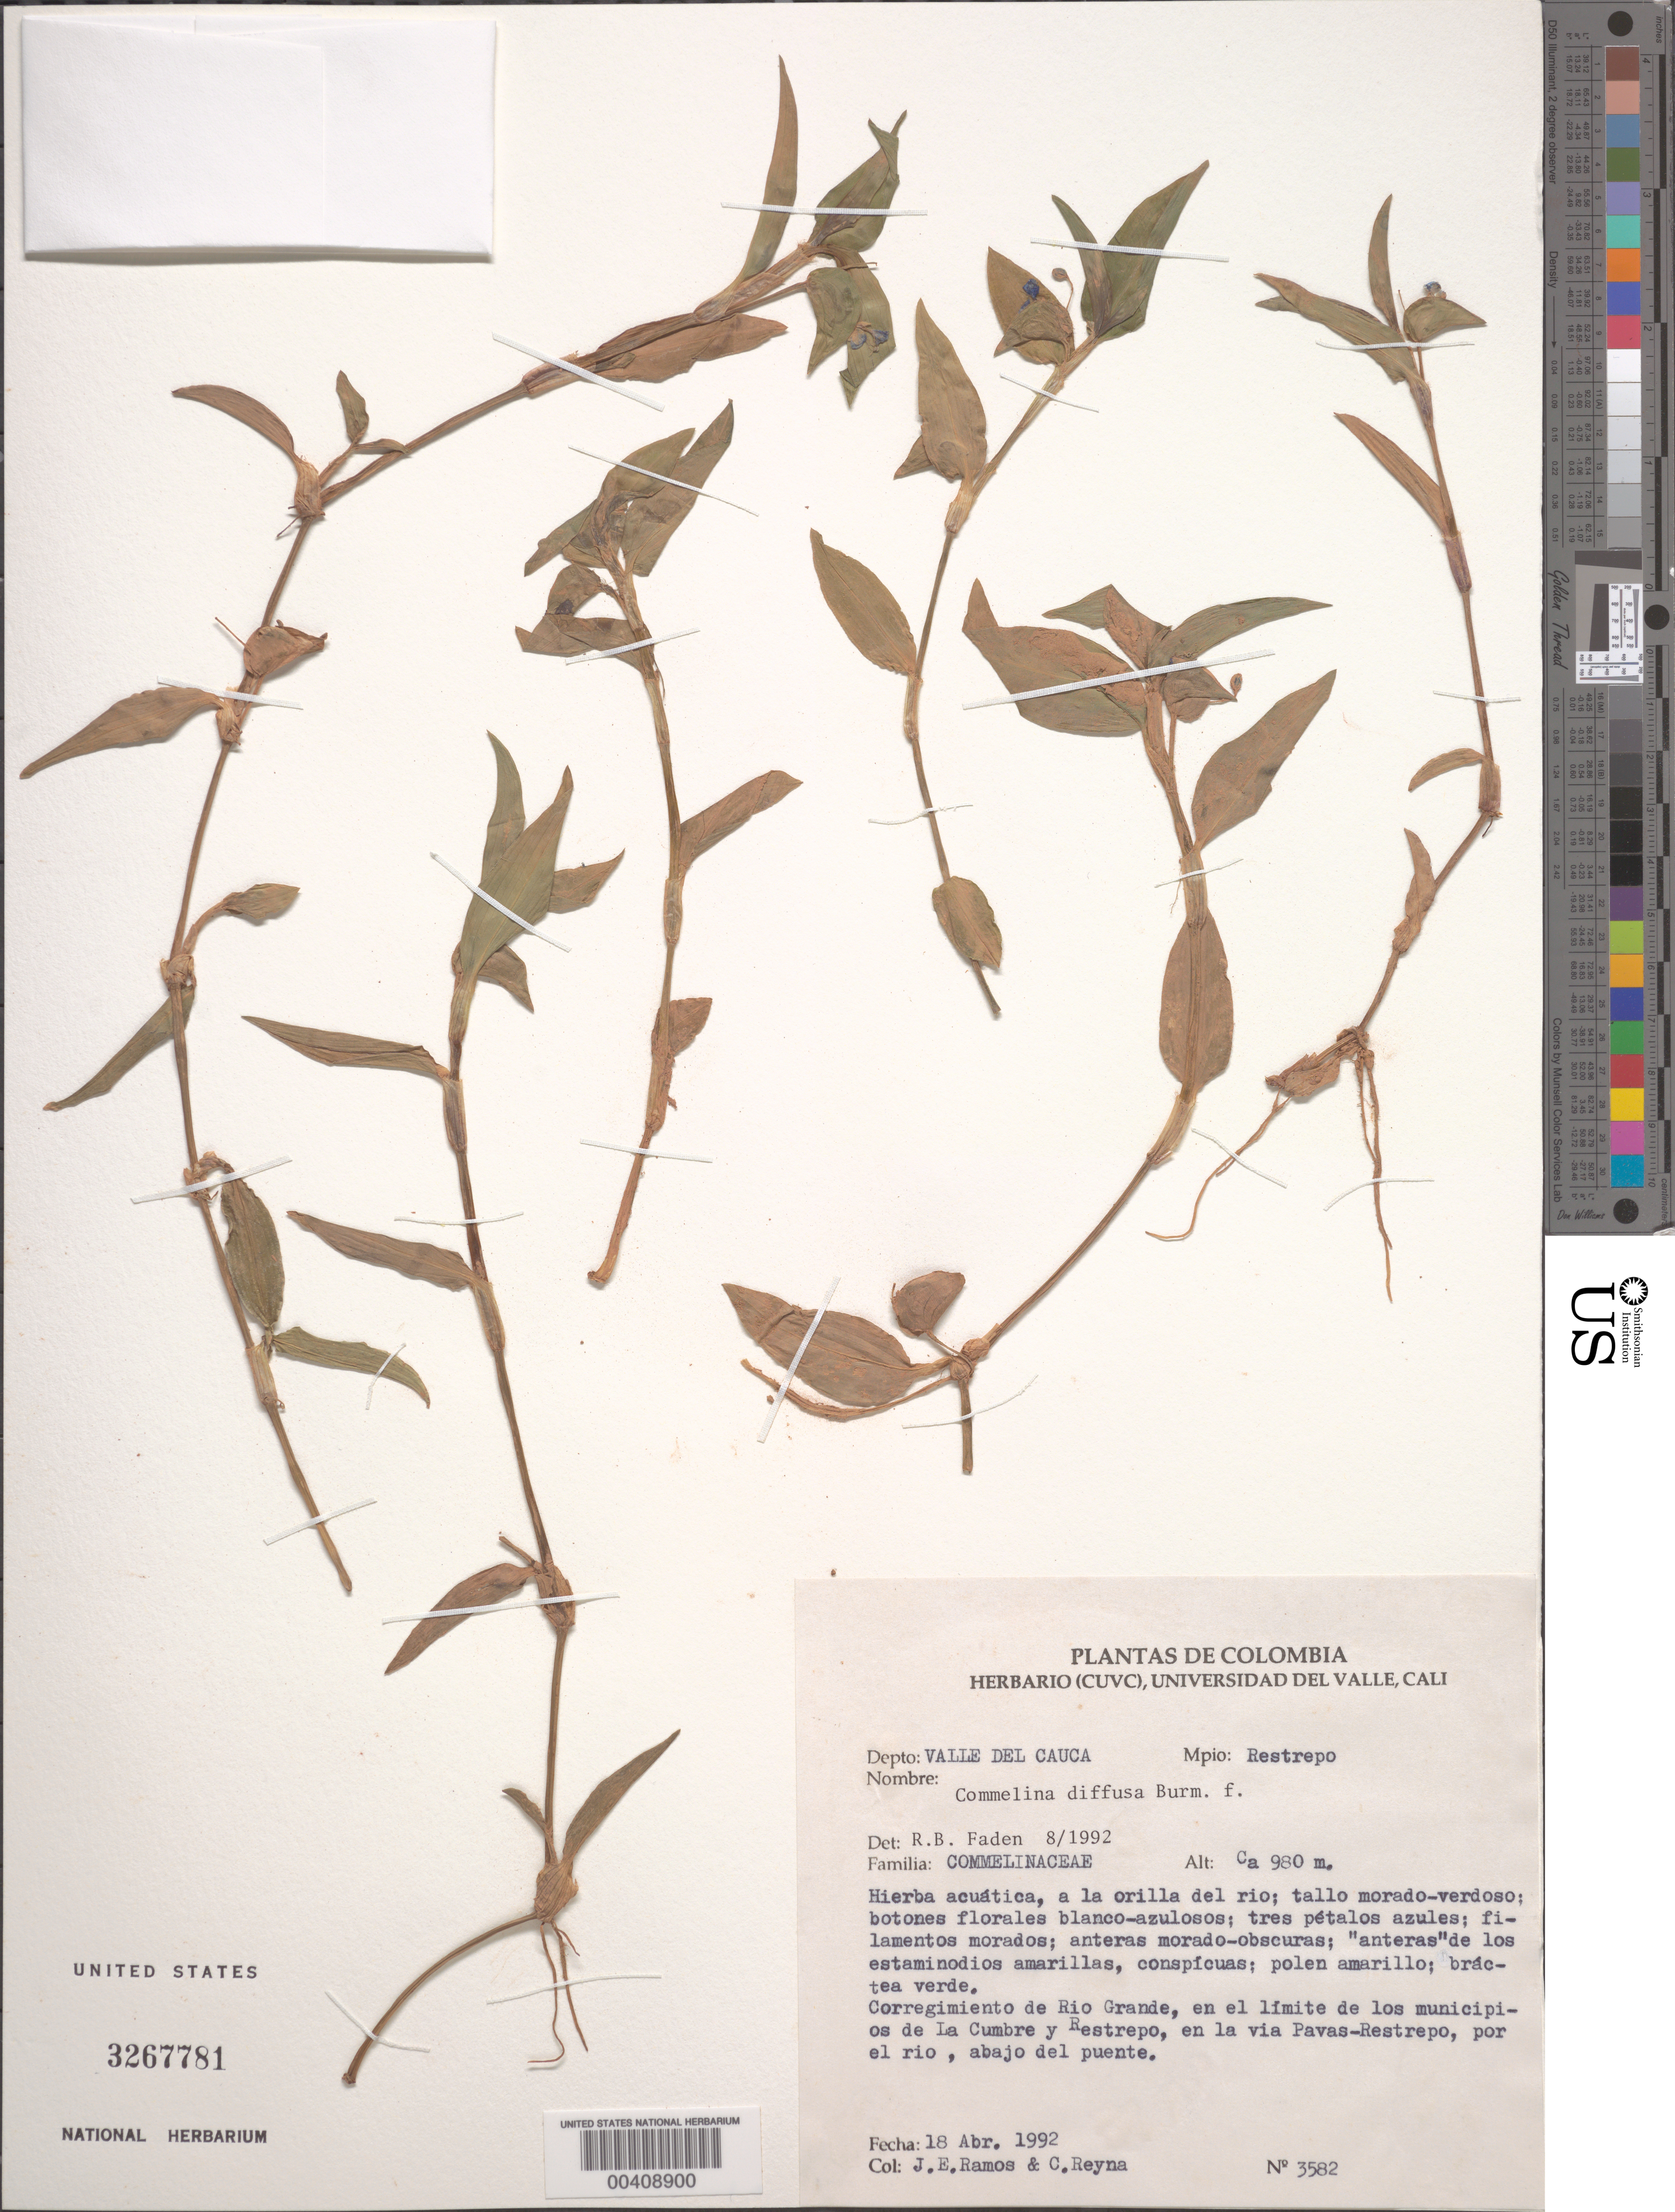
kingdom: Plantae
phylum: Tracheophyta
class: Liliopsida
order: Commelinales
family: Commelinaceae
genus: Commelina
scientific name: Commelina diffusa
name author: Burm. f.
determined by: Faden, Robert B., (US), Smithsonian Institution - National Museum of Natural History (UNITED STATES)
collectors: J. E. Ramos & C. Reyna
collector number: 3582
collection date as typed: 18 Feb 1992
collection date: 1992-02-18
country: Colombia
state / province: Valle del Cauca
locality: Restrepo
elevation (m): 980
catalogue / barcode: US 3267781